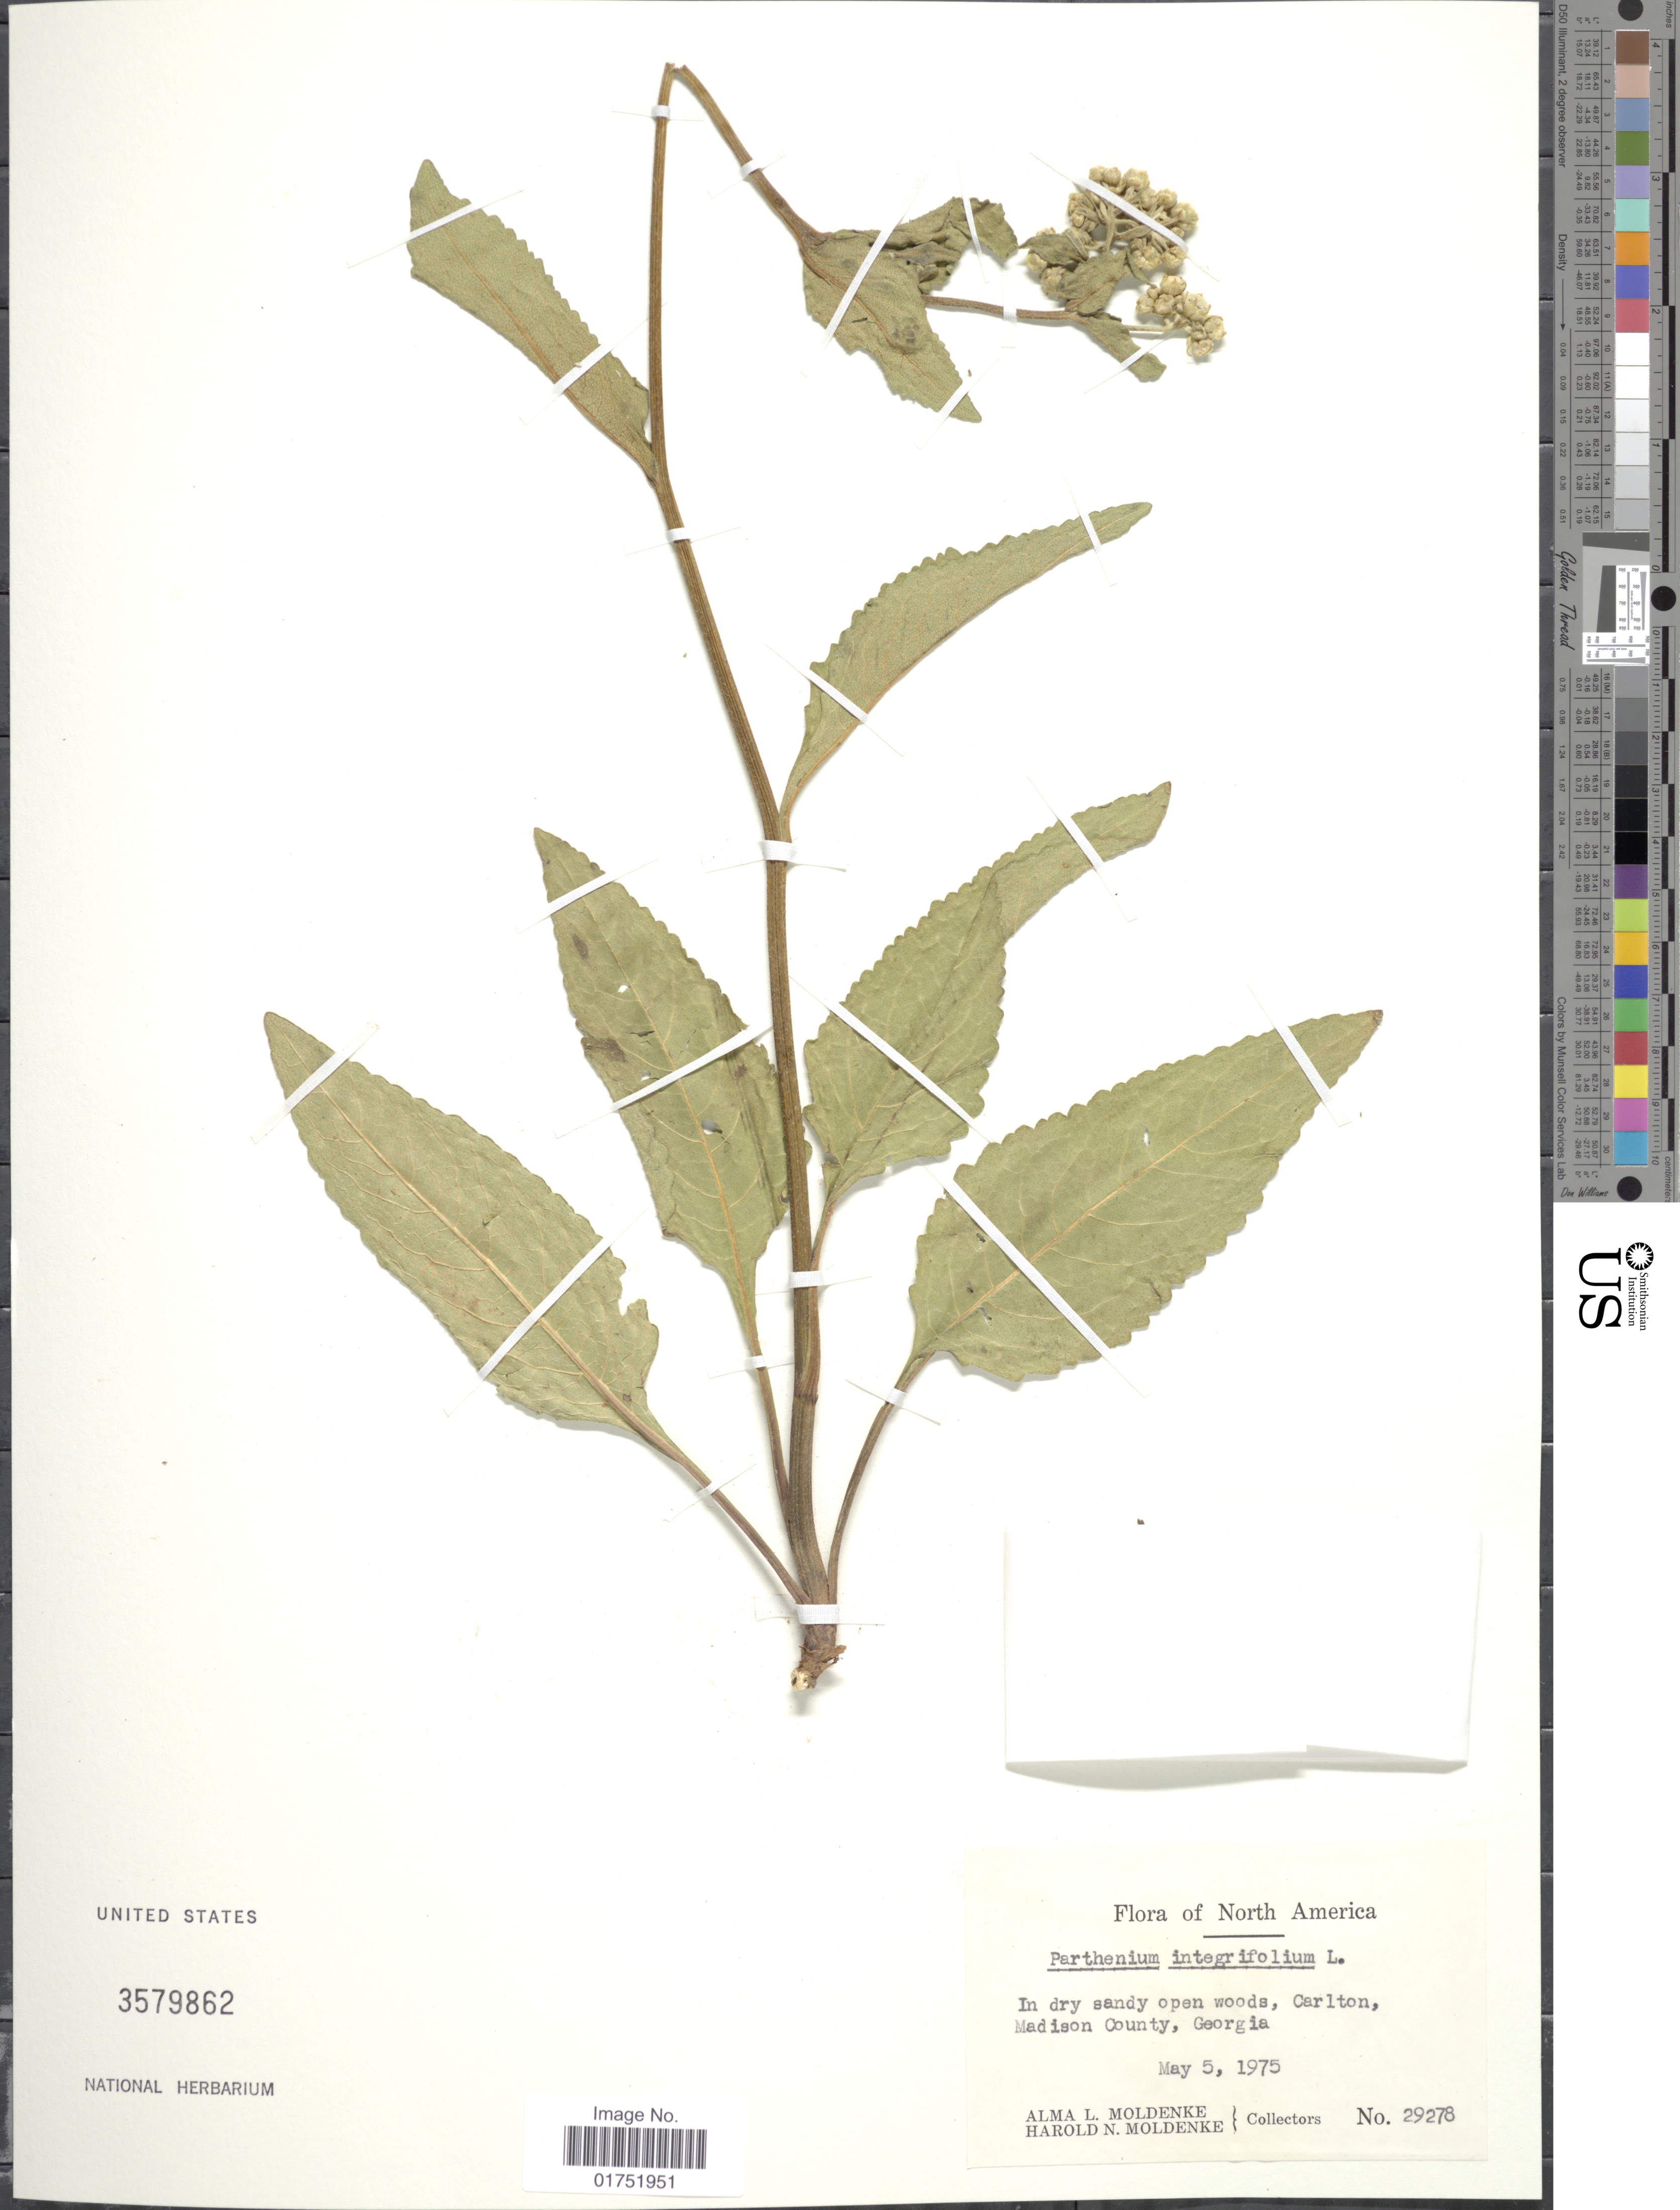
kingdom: Plantae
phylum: Tracheophyta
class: Magnoliopsida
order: Asterales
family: Asteraceae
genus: Parthenium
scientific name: Parthenium integrifolium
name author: L.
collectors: A. L. Moldenke & H. N. Moldenke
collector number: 29278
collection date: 1975-05-05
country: United States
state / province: Georgia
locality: North America, Carlton, Madison County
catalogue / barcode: US 3579862